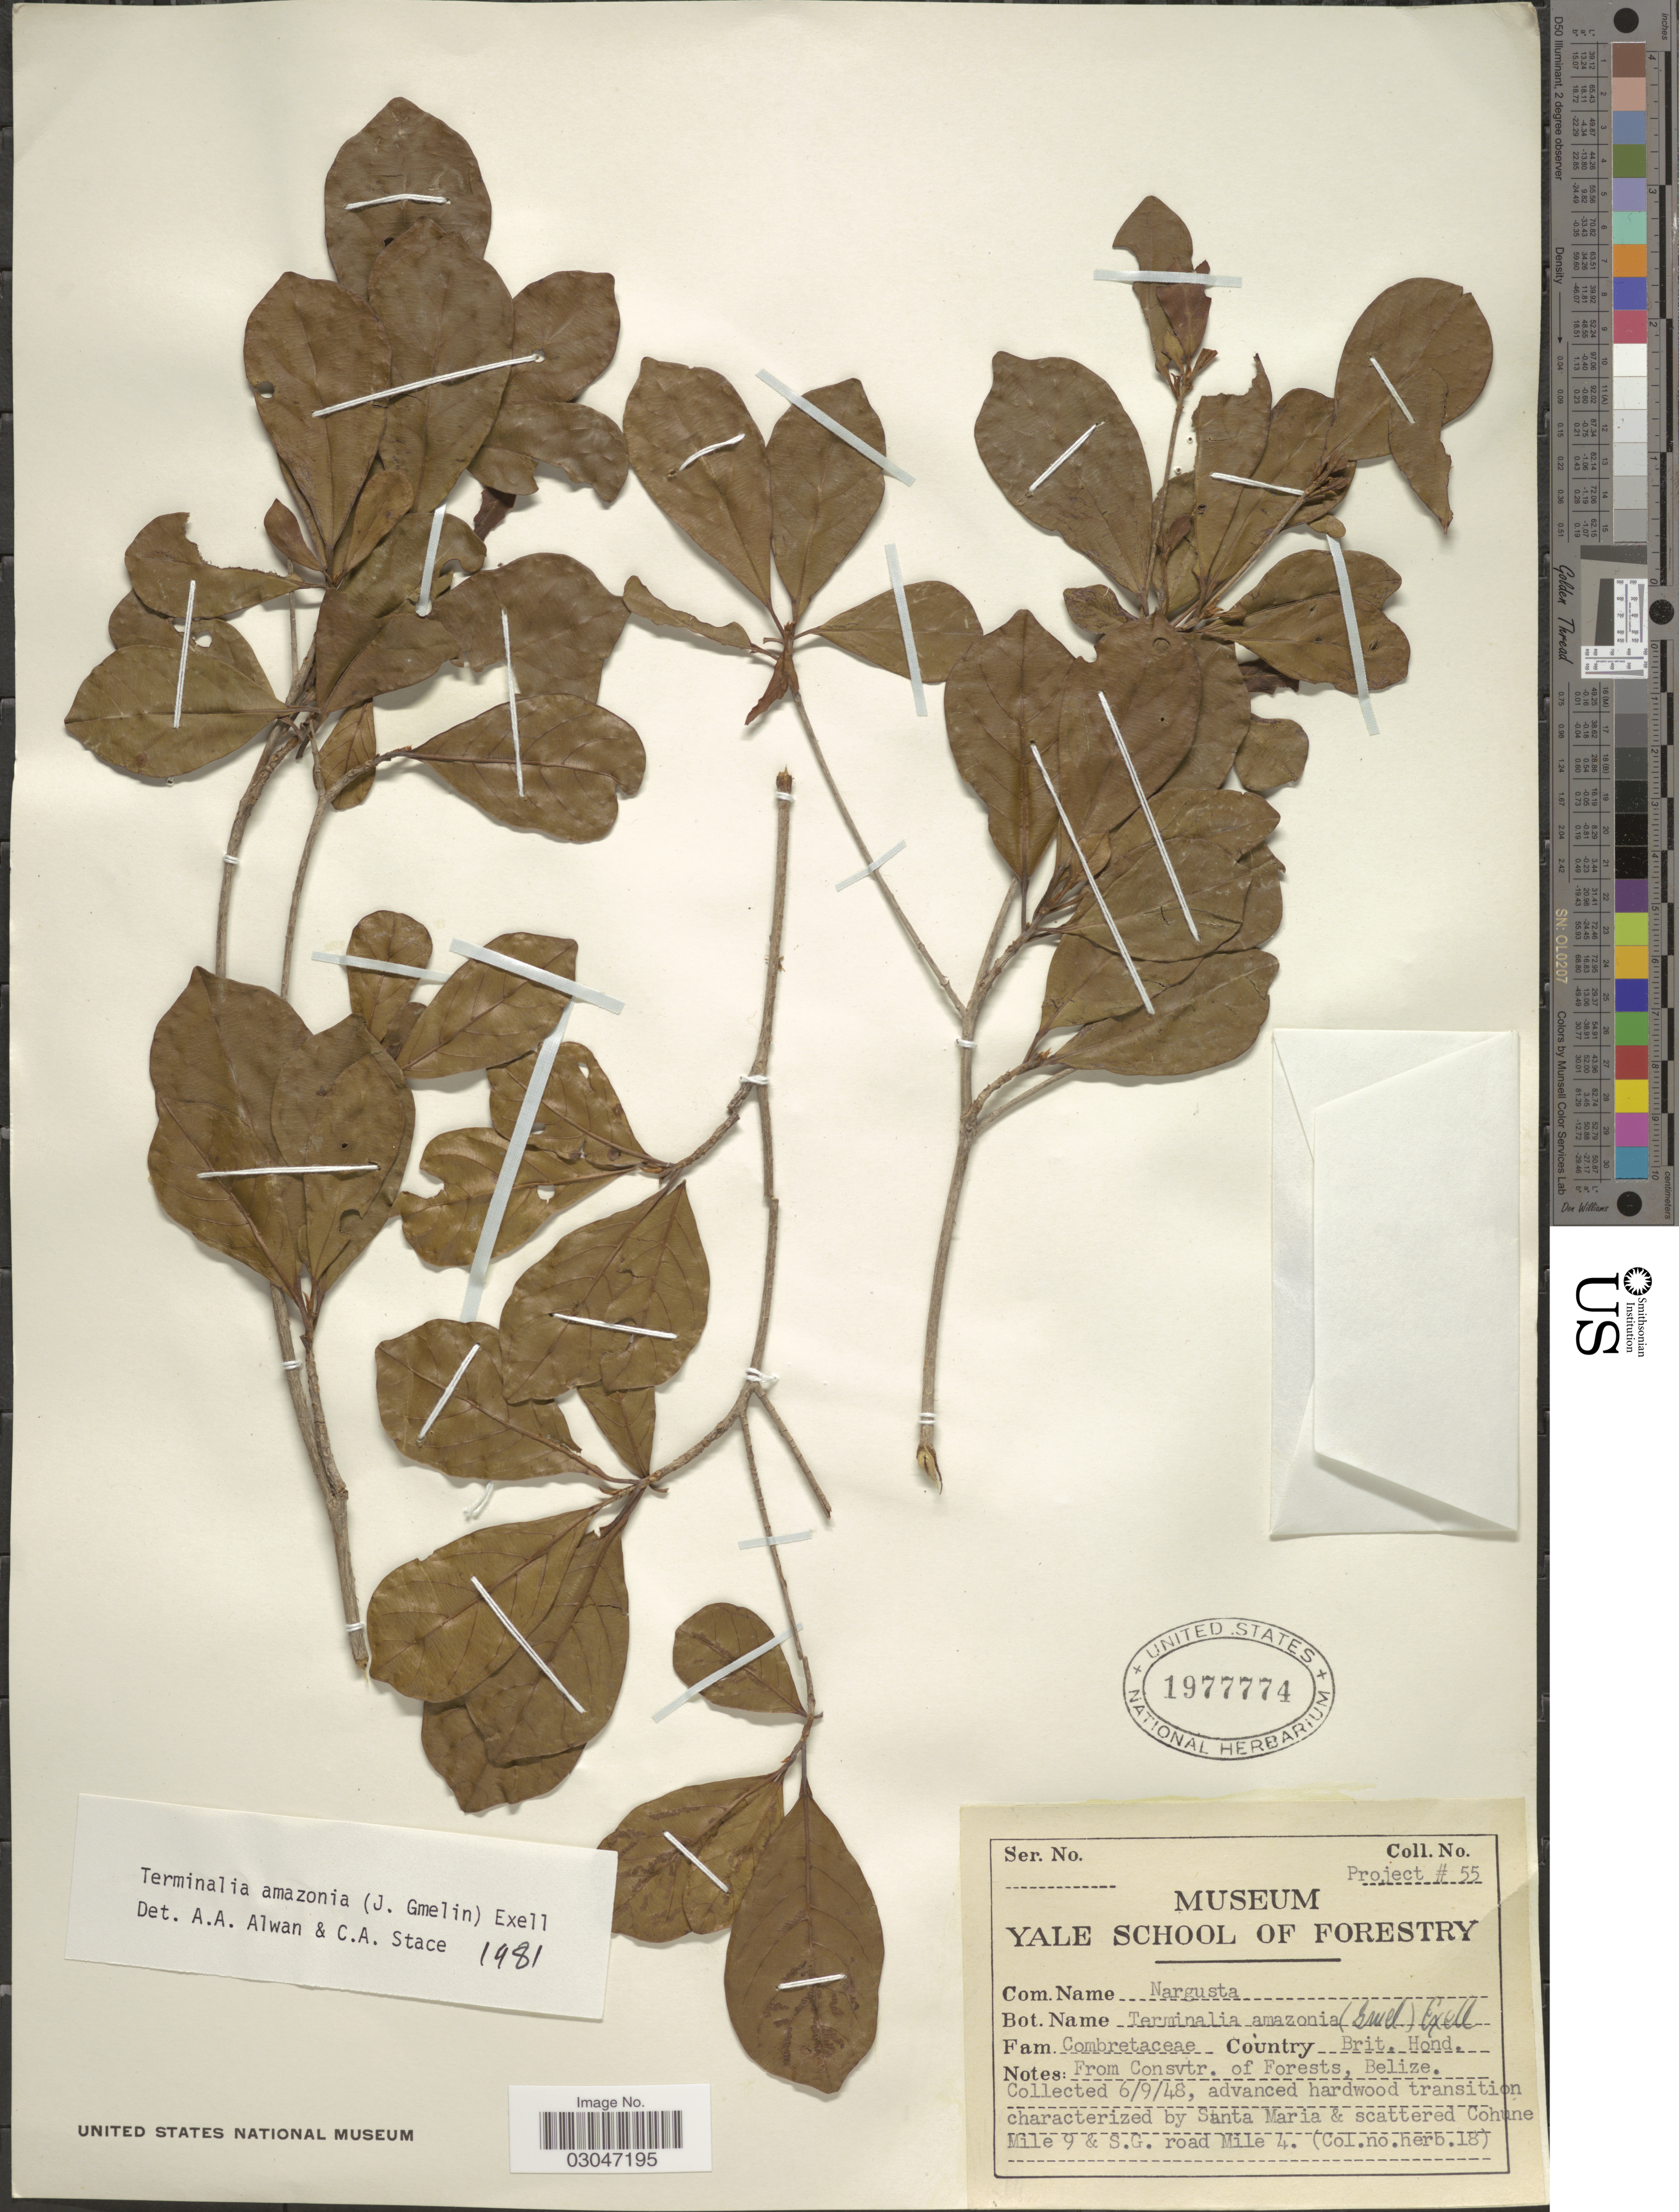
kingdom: Plantae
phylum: Tracheophyta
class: Magnoliopsida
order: Myrtales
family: Combretaceae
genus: Terminalia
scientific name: Terminalia amazonia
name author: (J.F. Gmel.) Exell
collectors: Yale School of Forestry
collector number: Project # 55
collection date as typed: Transcribed d/m/y: 6/9/48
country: Belize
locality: Brit. Hond. Santa Maria & scattered Cohune Mile 9 & S.G. road Mile 4. [unsure placement]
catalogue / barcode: US 1977774